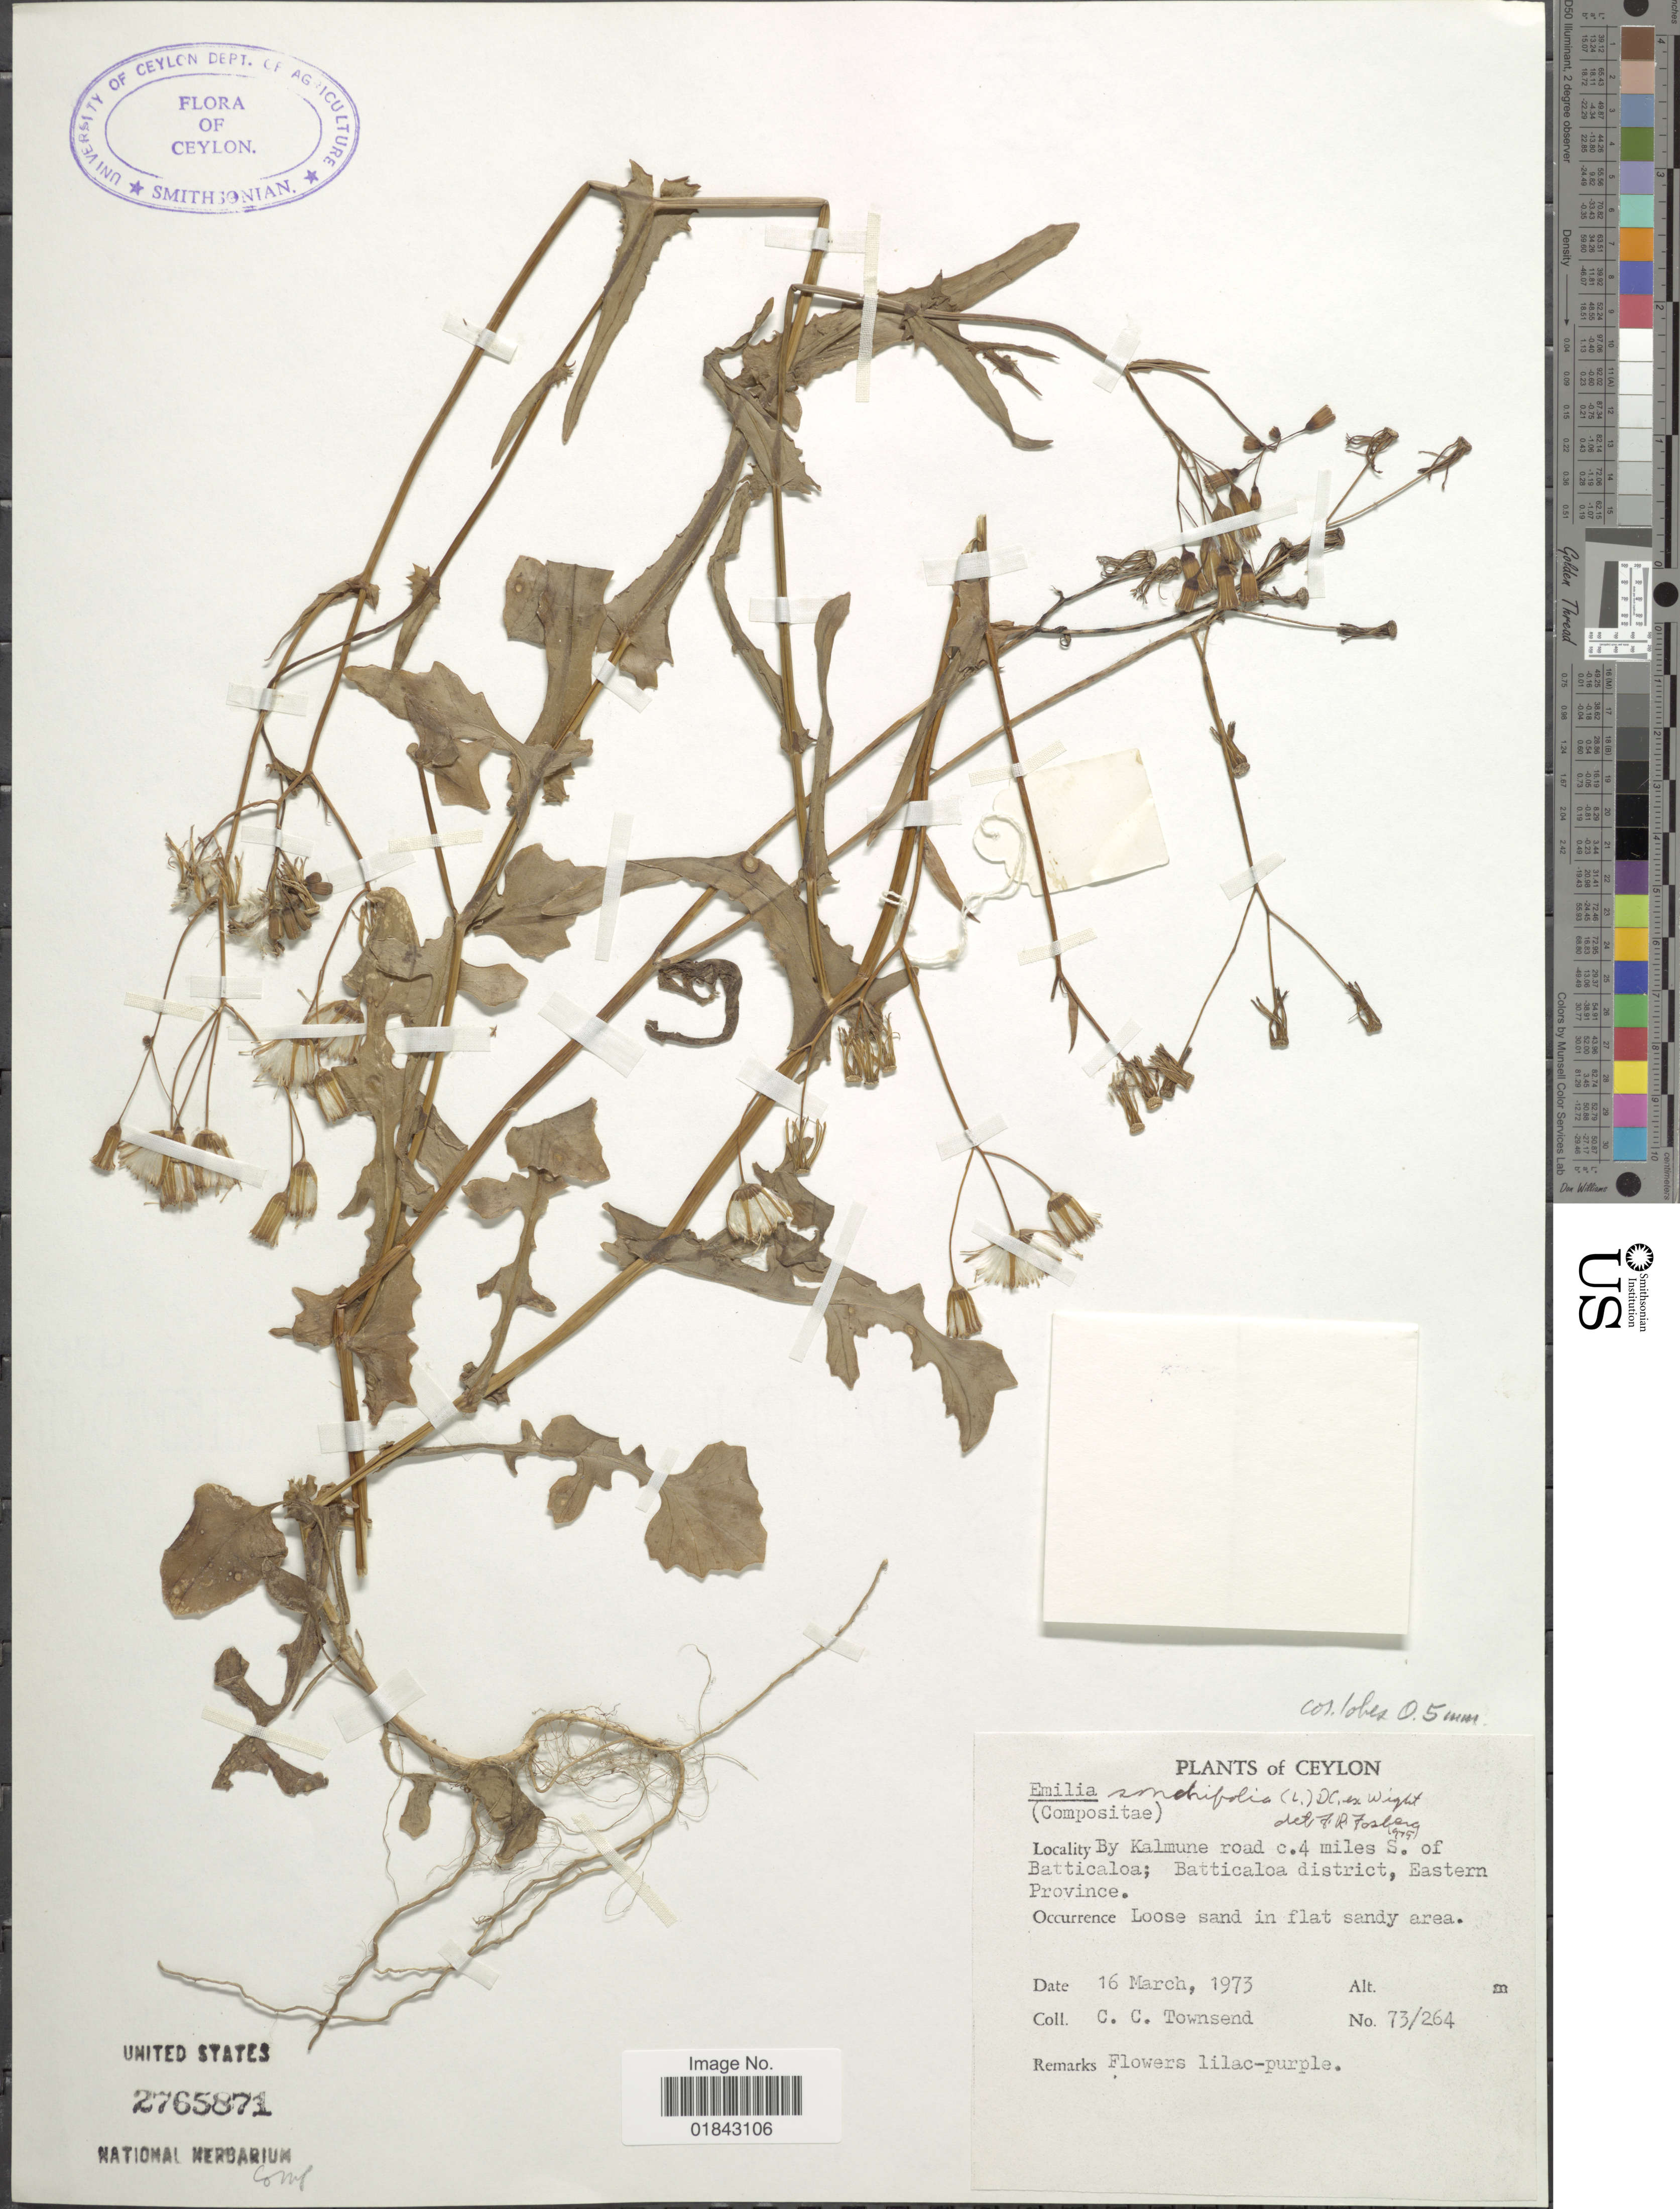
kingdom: Plantae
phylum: Tracheophyta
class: Magnoliopsida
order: Asterales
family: Asteraceae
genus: Emilia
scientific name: Emilia sonchifolia var. sonchifolia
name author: (L.) DC.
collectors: C. C. Townsend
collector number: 73/264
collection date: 1973-03-16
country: Sri Lanka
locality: Ceylon, by Kalmune road, c. 4 miles S. of Batticola; Batticola district, Eastern Province, loose sand in flat sandy area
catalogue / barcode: US 2765871